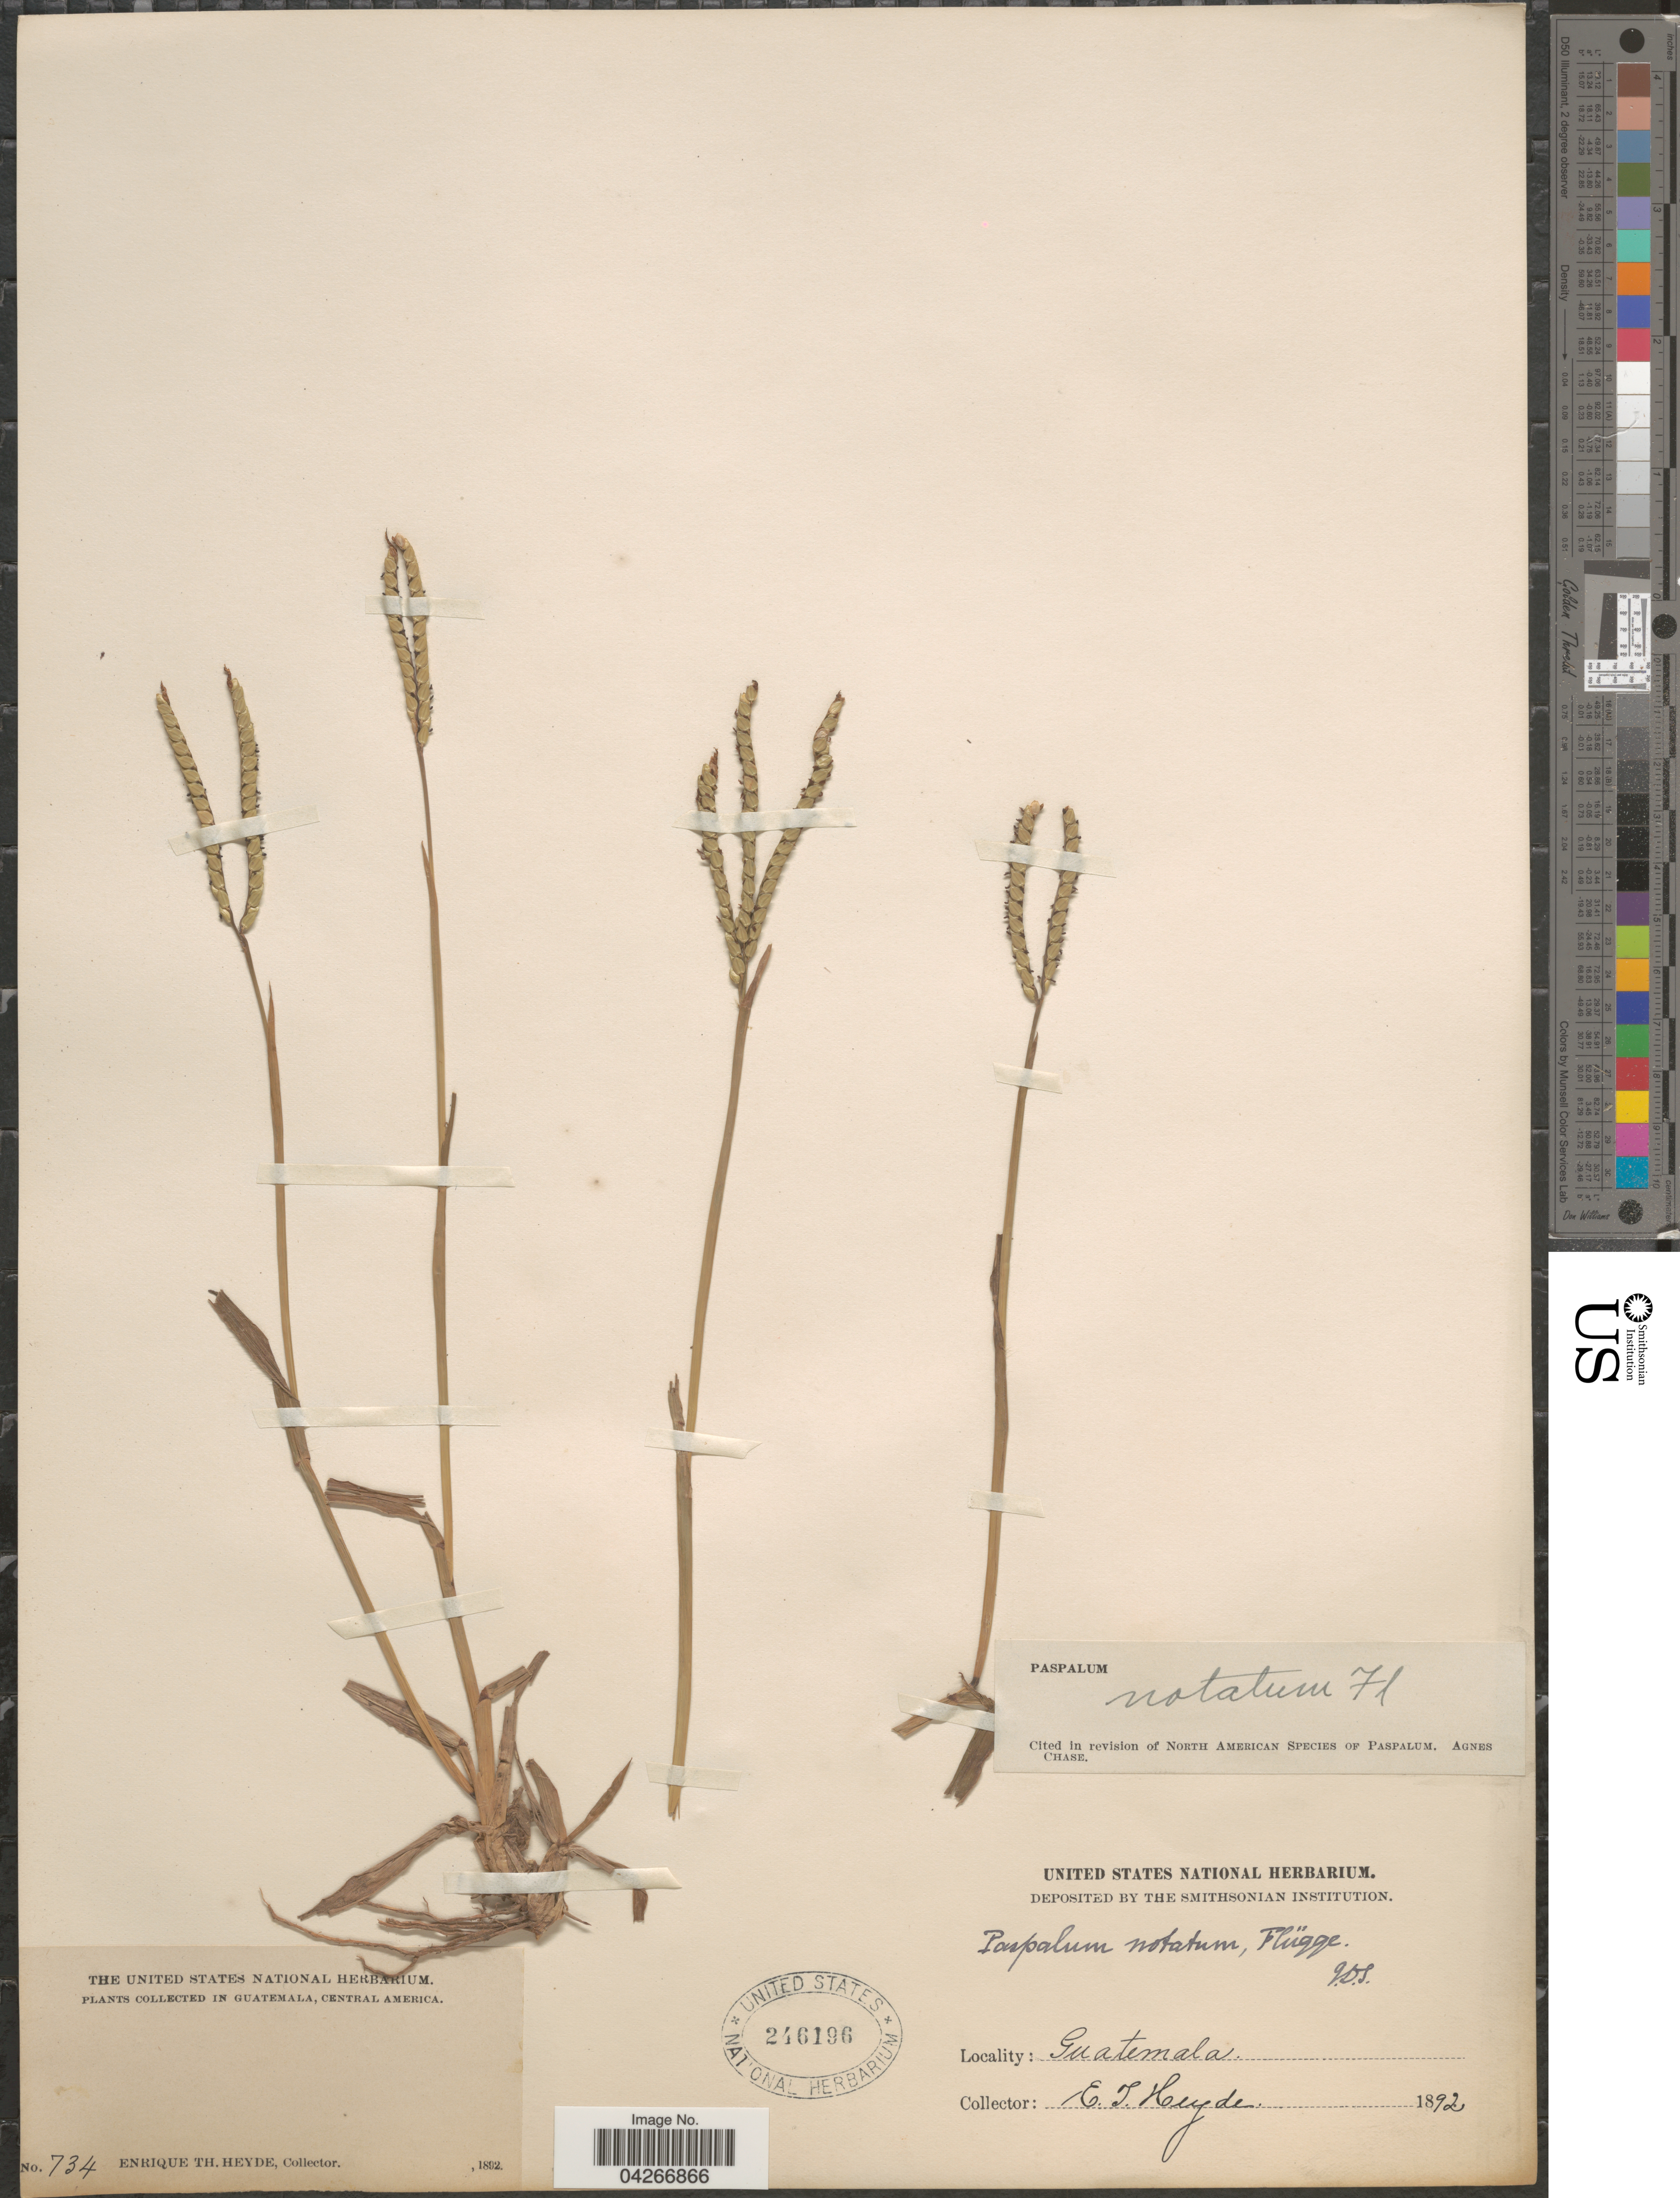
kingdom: Plantae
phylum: Tracheophyta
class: Liliopsida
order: Poales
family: Poaceae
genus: Paspalum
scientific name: Paspalum notatum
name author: Flüggé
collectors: E. T. Heyde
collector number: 734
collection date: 1892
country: Guatemala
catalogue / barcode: US 246196